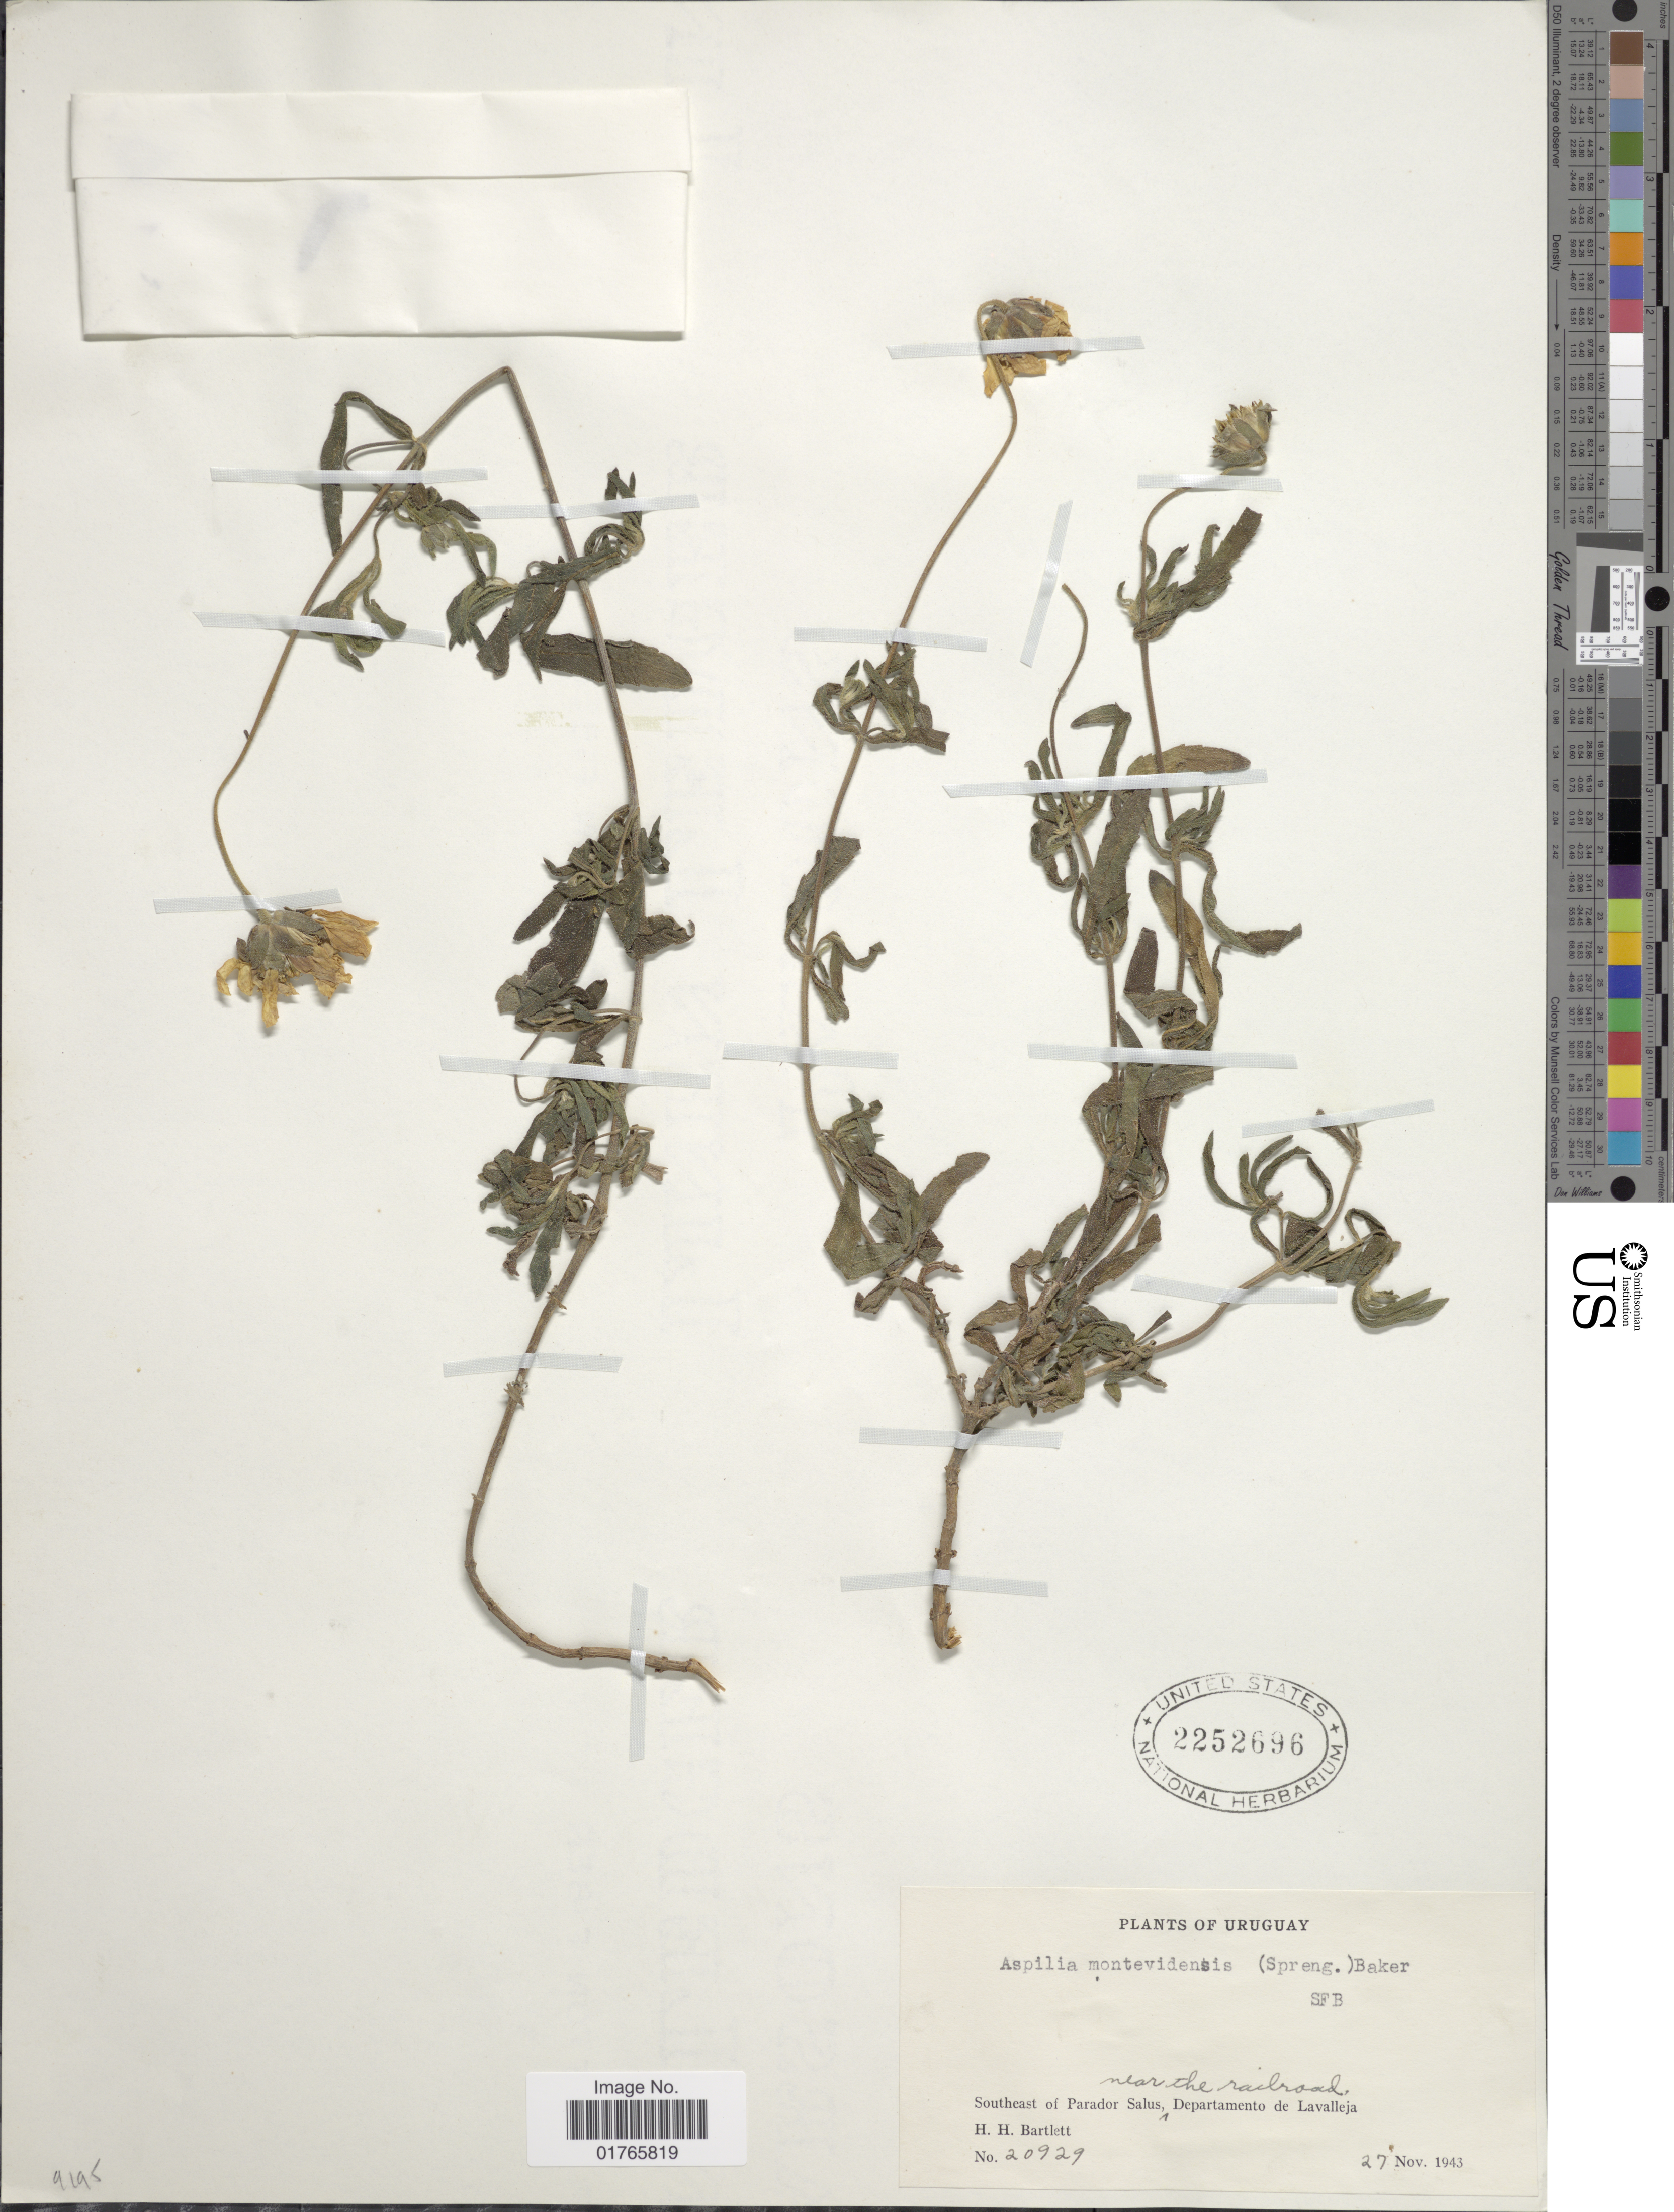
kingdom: Plantae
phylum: Tracheophyta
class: Magnoliopsida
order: Asterales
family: Asteraceae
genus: Aspilia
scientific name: Aspilia montividensis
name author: (Spreng.) Baker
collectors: H. H. Bartlett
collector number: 20929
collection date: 1943-11-27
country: Uruguay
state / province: Lavalleja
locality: Southeast of Parador Salus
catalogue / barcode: US 2252696